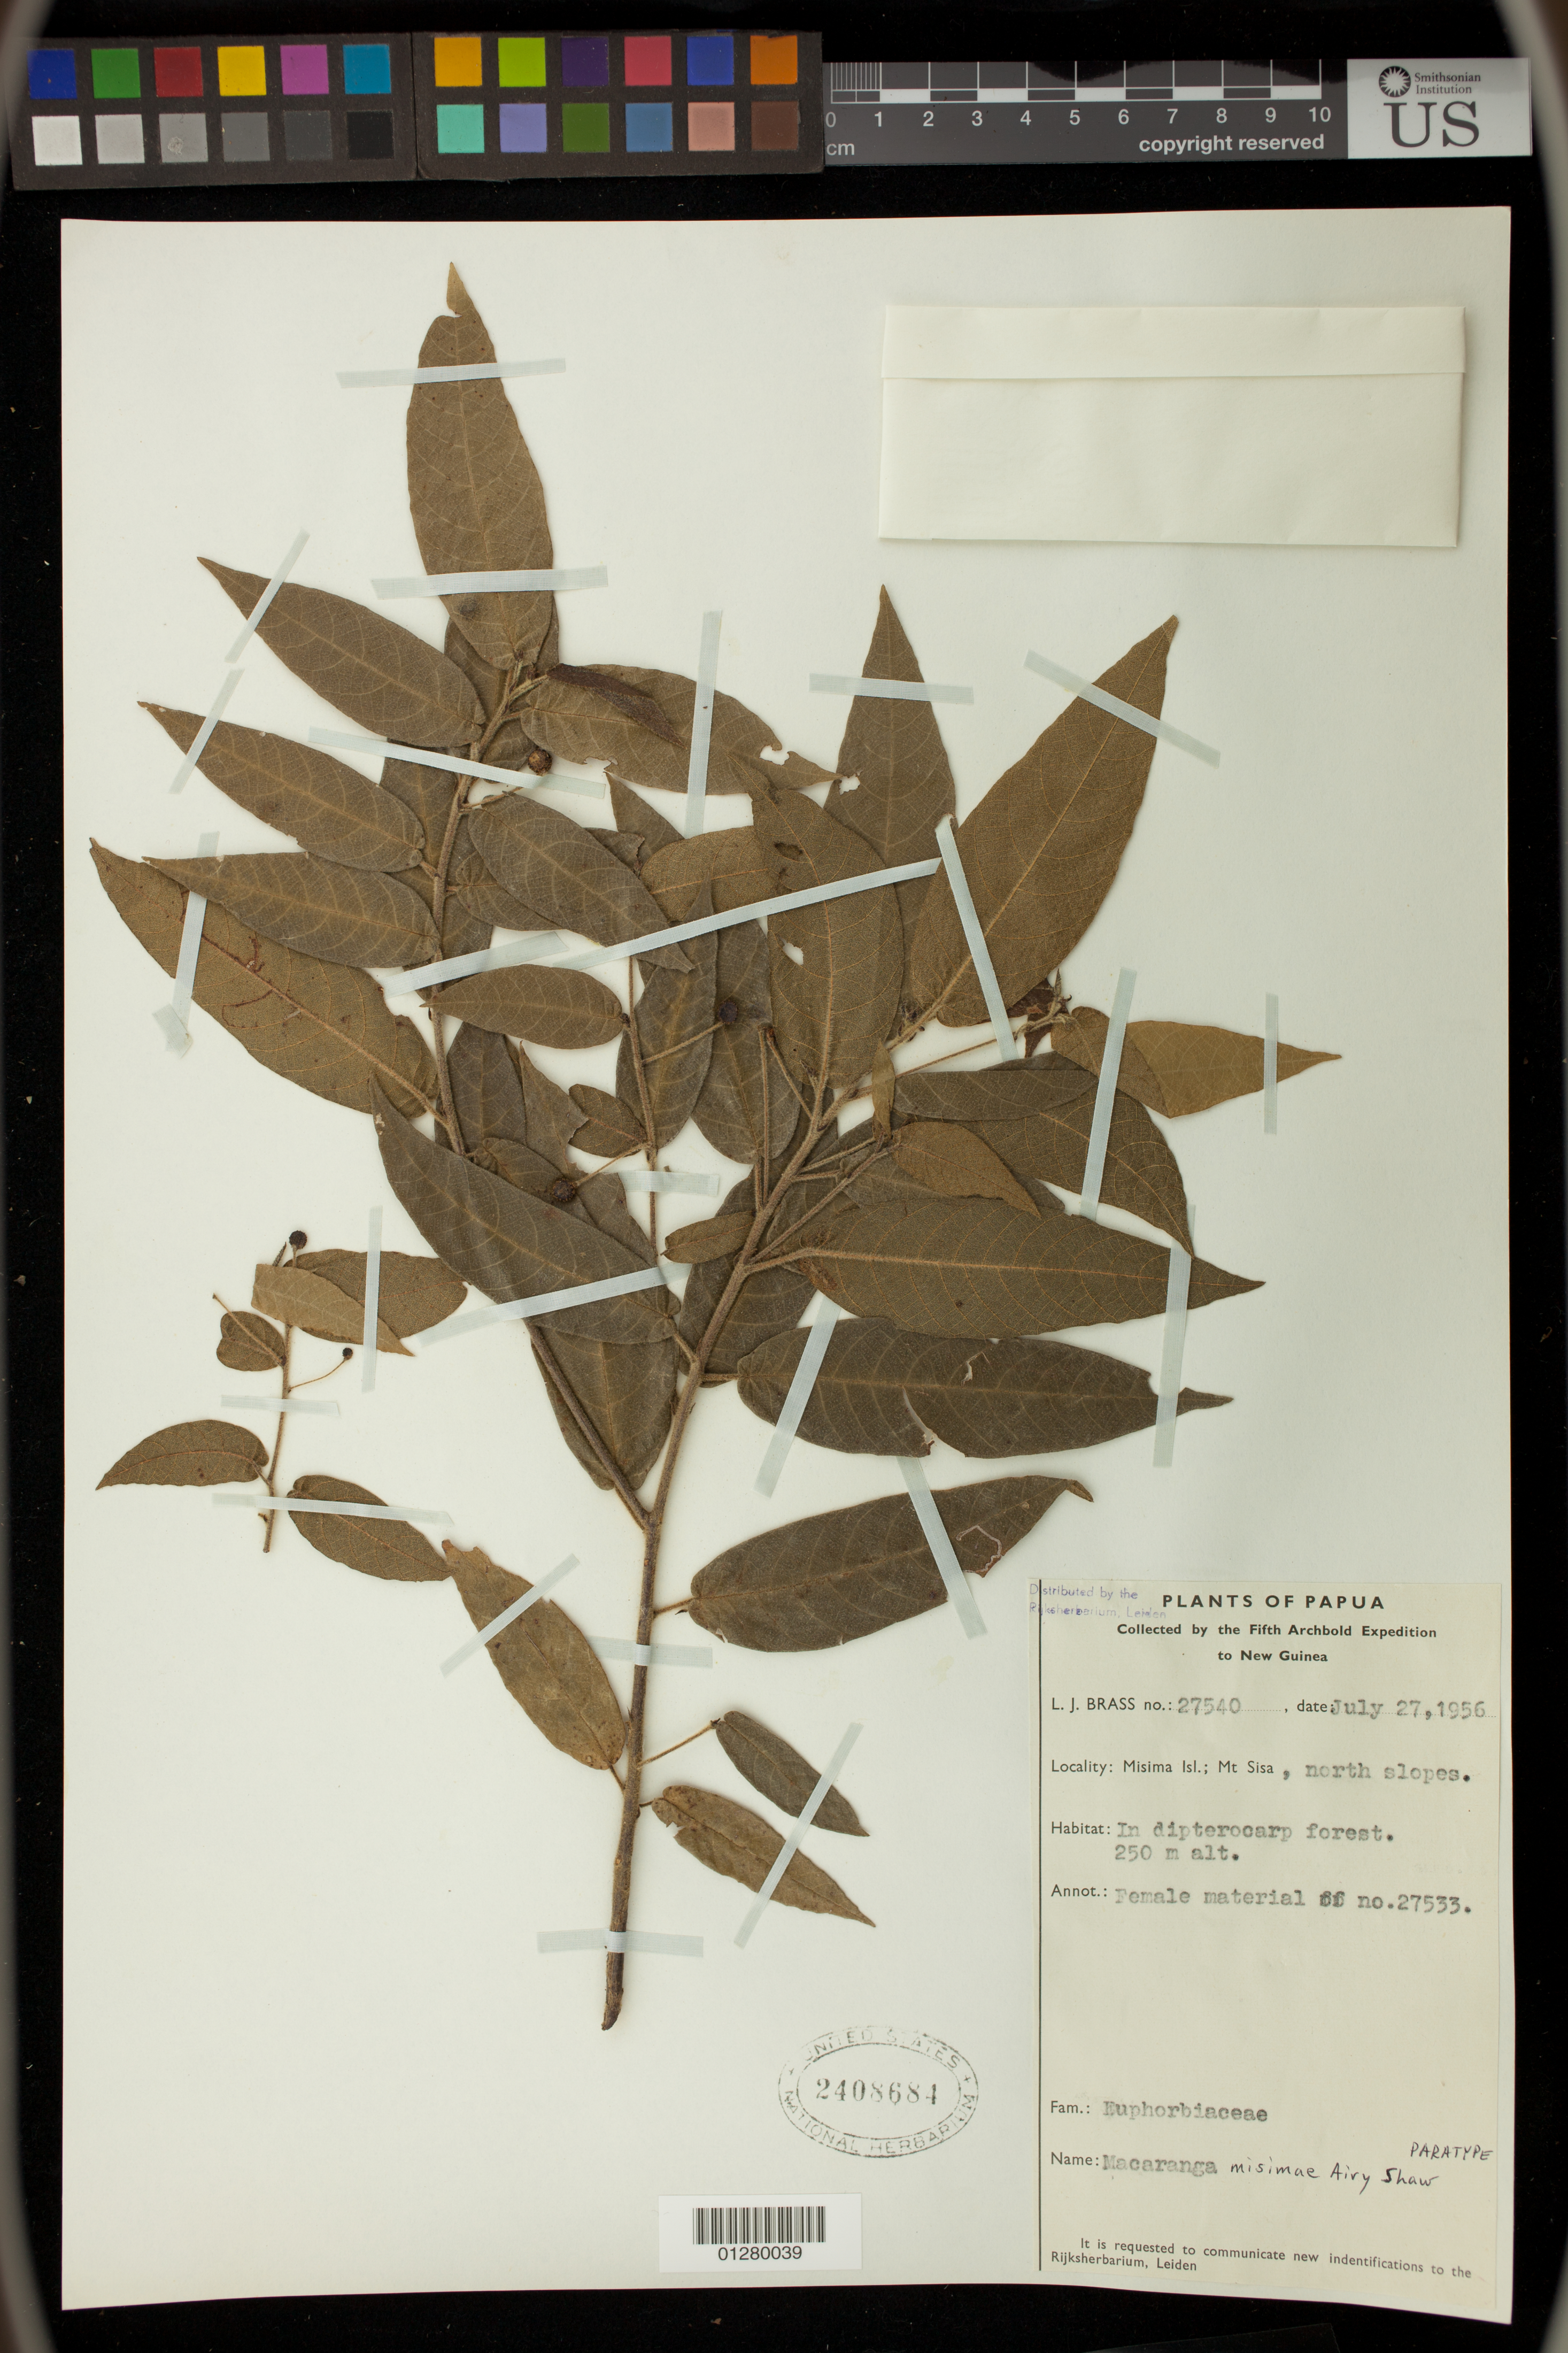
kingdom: Plantae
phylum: Tracheophyta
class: Magnoliopsida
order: Malpighiales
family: Euphorbiaceae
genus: Macaranga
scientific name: Macaranga misimae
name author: Airy Shaw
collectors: L. J. Brass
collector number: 27540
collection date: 1956-07-27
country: Papua New Guinea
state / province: Milne Bay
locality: Misima Isl.; Mt Sisa, north slopes.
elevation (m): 250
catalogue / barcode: US 2408684